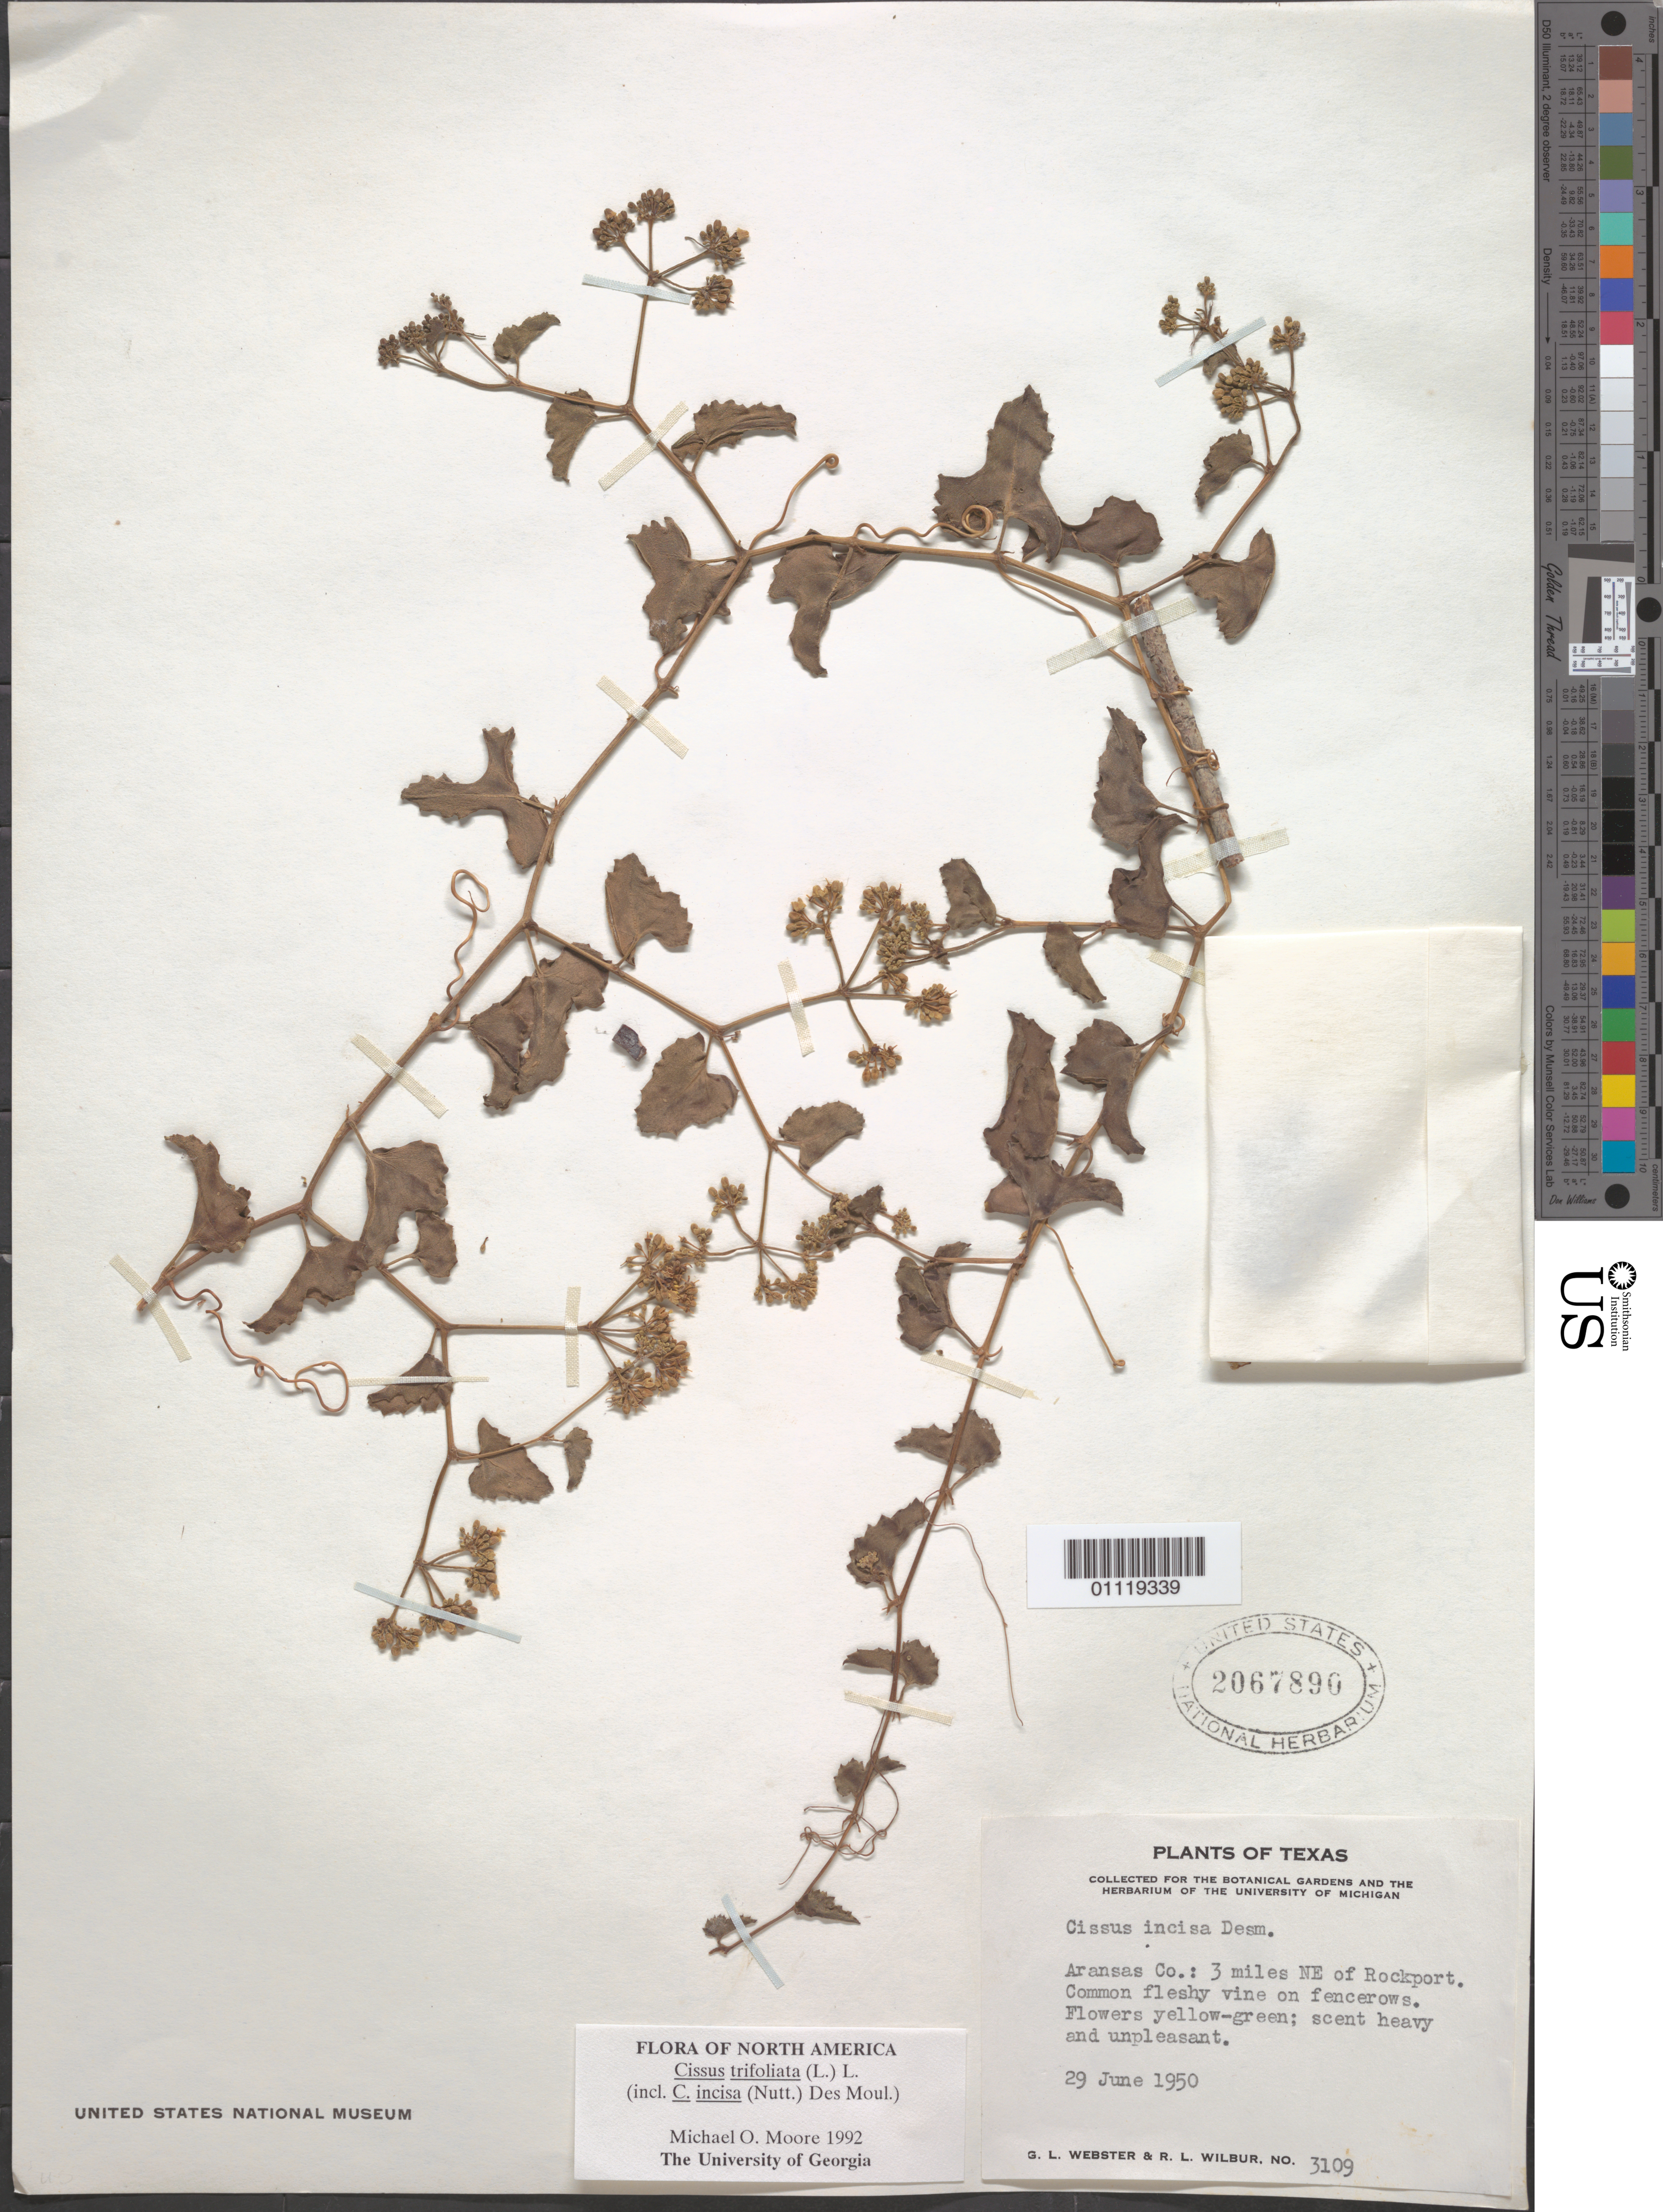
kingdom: Plantae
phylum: Tracheophyta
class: Magnoliopsida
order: Vitales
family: Vitaceae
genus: Cissus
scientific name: Cissus trifoliata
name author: (L.) L.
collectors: G. L. Webster & R. L. Wilbur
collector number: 3109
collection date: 1950-06-29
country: United States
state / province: Texas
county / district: Aransas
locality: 3 mi NE of Rockport.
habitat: Common fleshy vine on fencerows.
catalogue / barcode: US 2067890